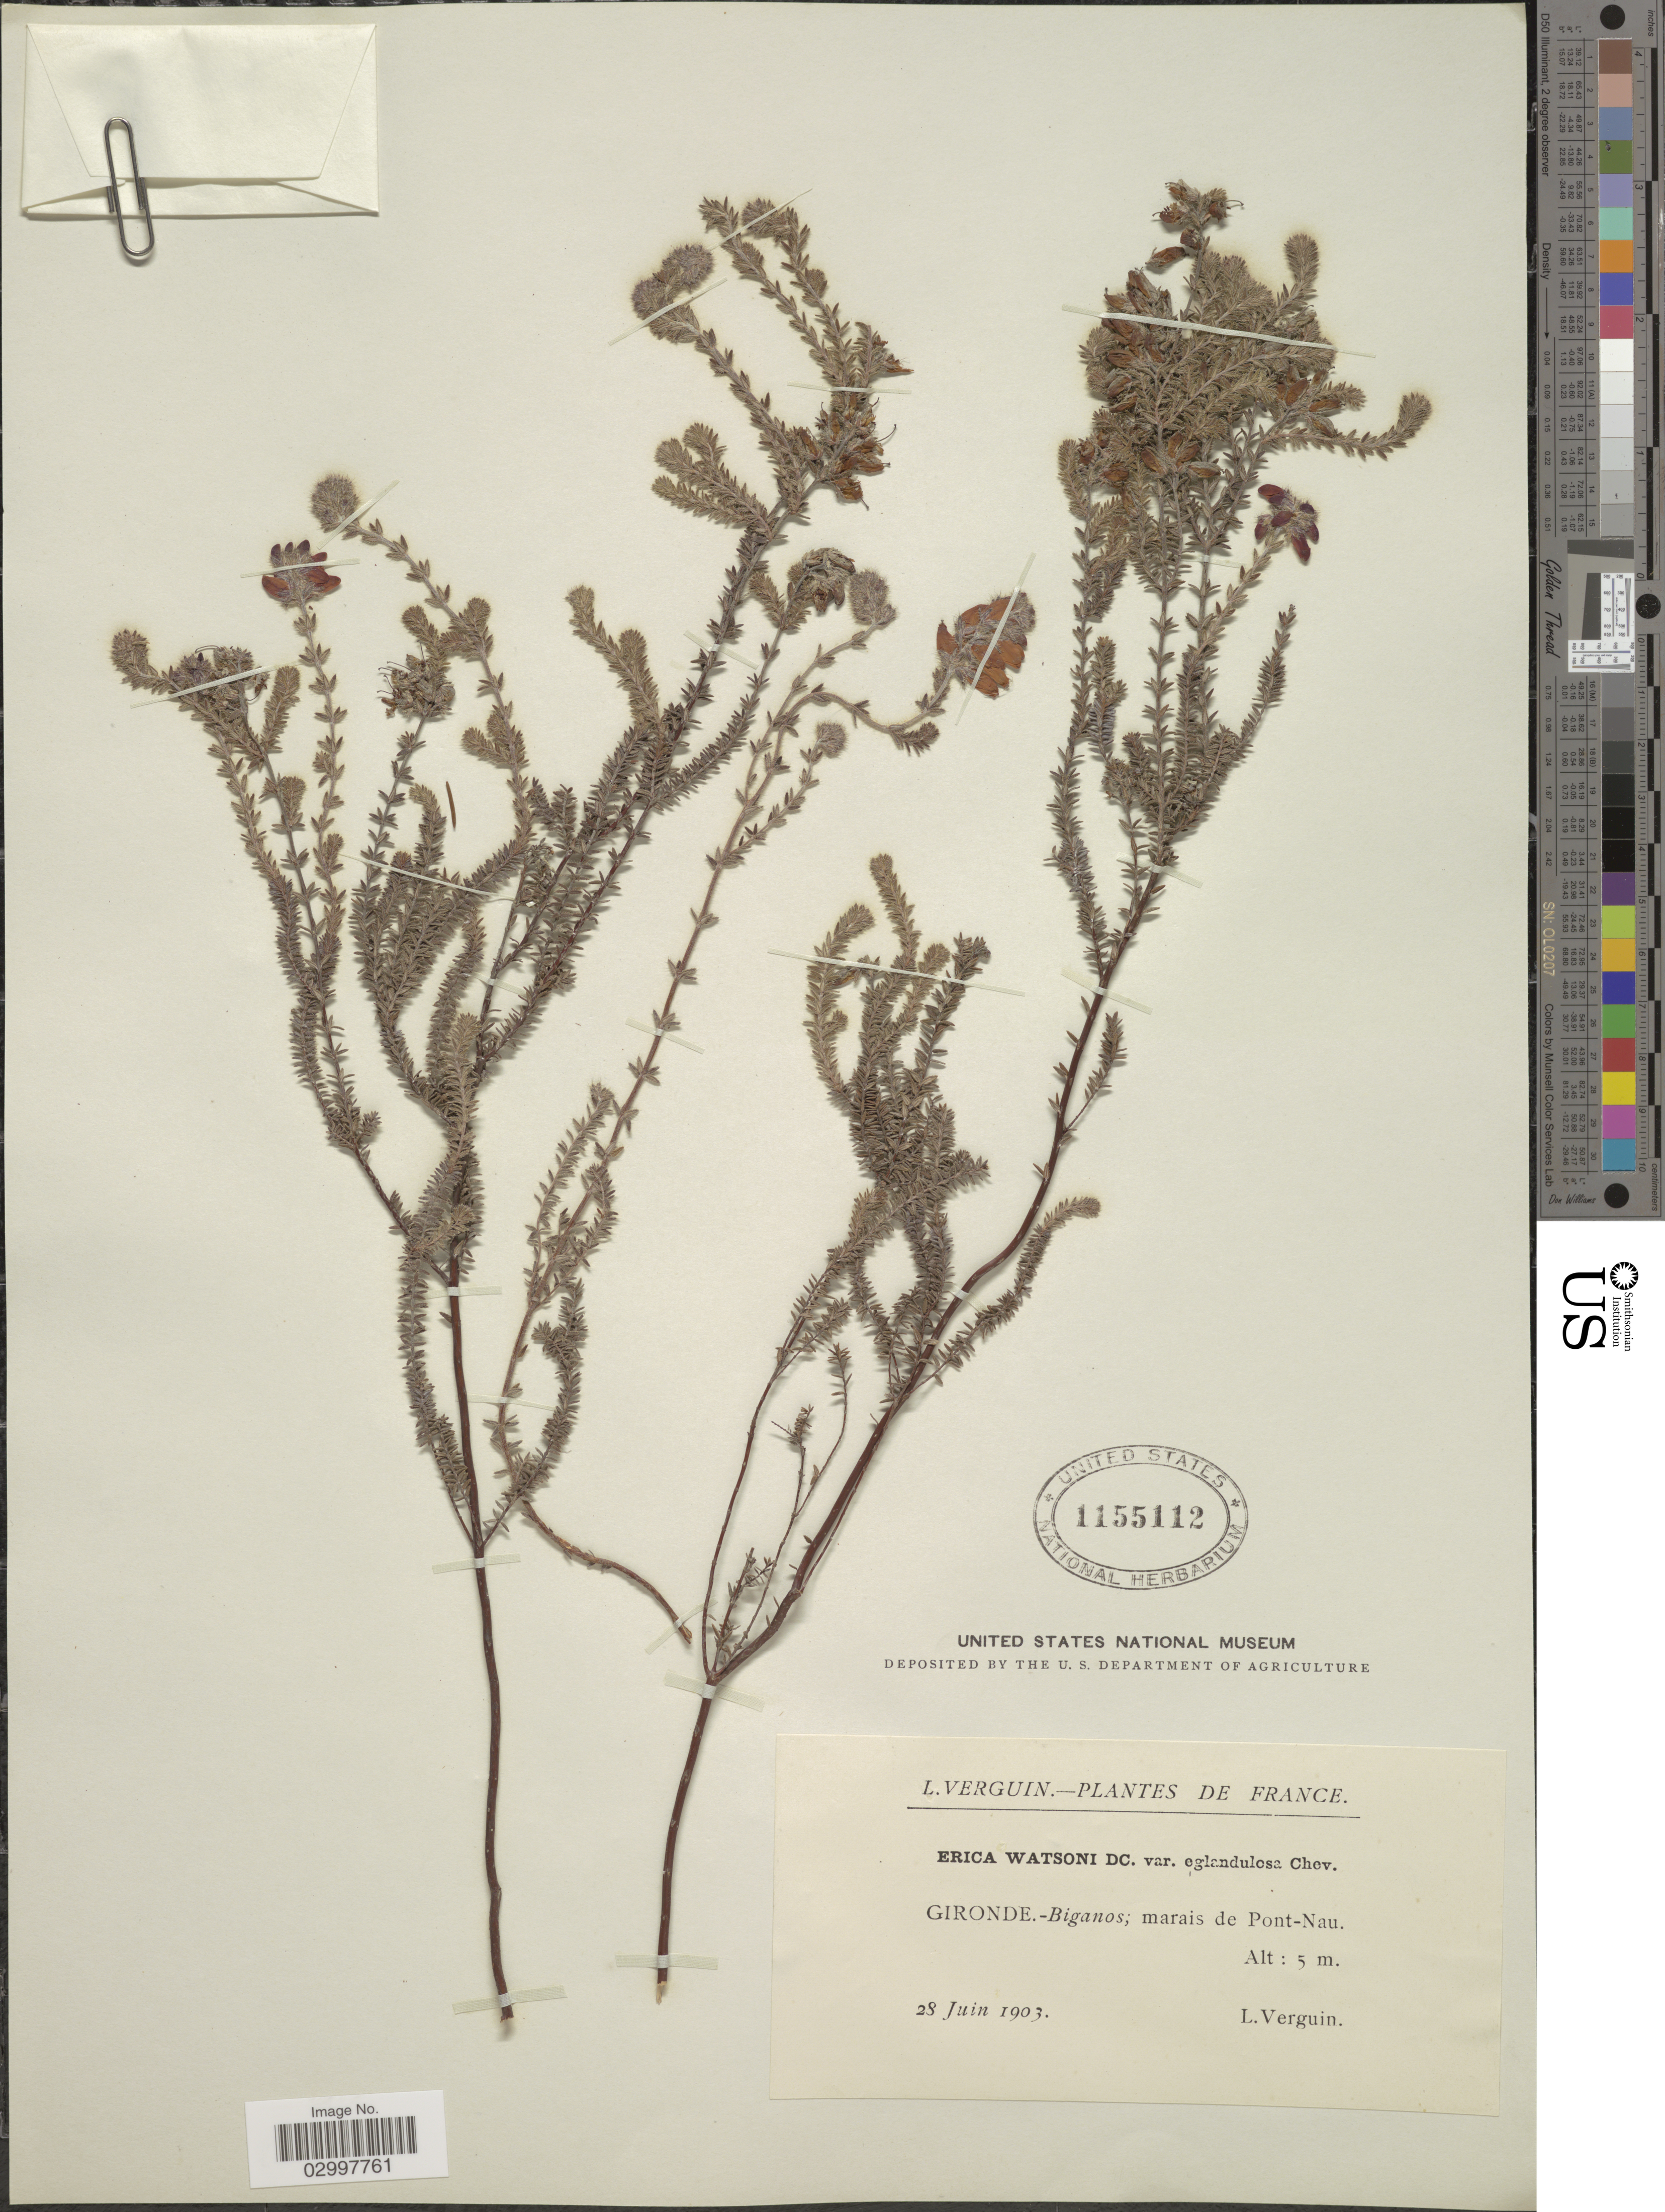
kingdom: Plantae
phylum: Tracheophyta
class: Magnoliopsida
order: Ericales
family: Ericaceae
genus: Erica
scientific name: Erica x watsonii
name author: Benth.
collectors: L. Verguin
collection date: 1903-06-28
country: France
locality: Gironde.-Biganos; marais de Pont-Nau.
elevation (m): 5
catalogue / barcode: US 1155112